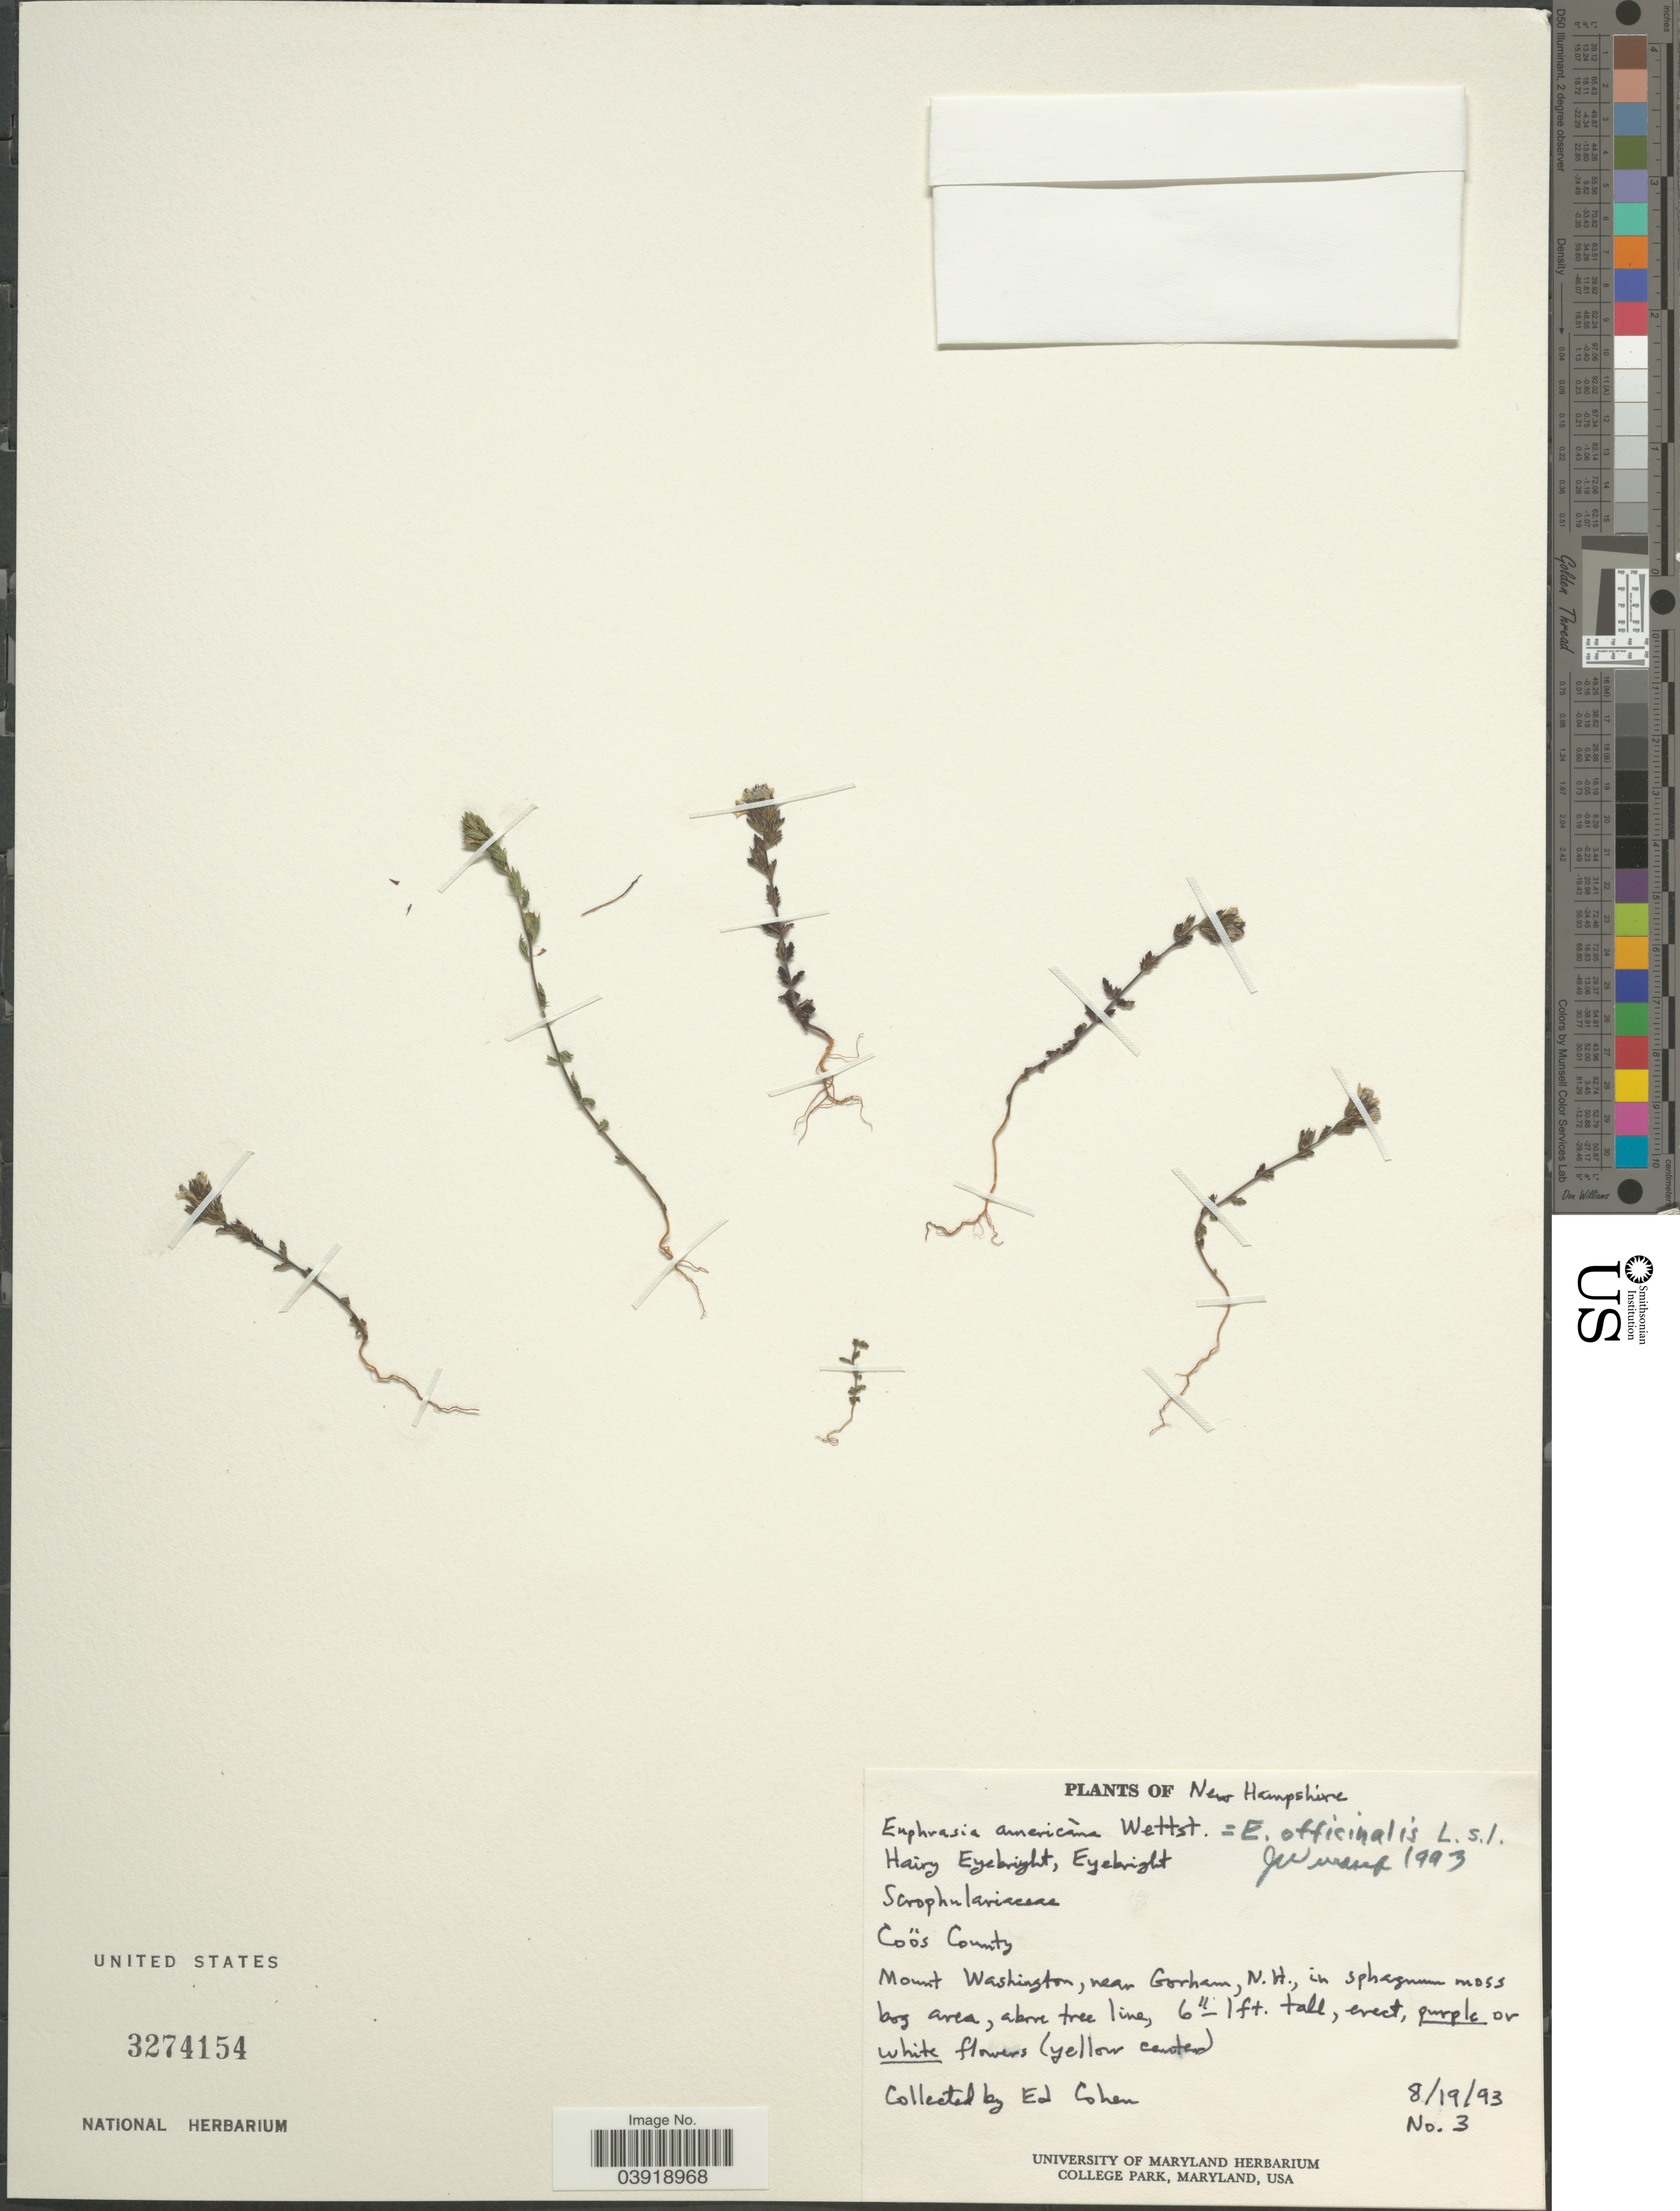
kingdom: Plantae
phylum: Tracheophyta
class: Magnoliopsida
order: Lamiales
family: Orobanchaceae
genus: Euphrasia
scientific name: Euphrasia americana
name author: Wettst.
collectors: E. Cohen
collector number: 3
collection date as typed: Transcribed d/m/y: 19/8/93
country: United States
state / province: New Hampshire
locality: Coös County. Mount Washington, near Gorham, above tree line.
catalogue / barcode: US 3274154